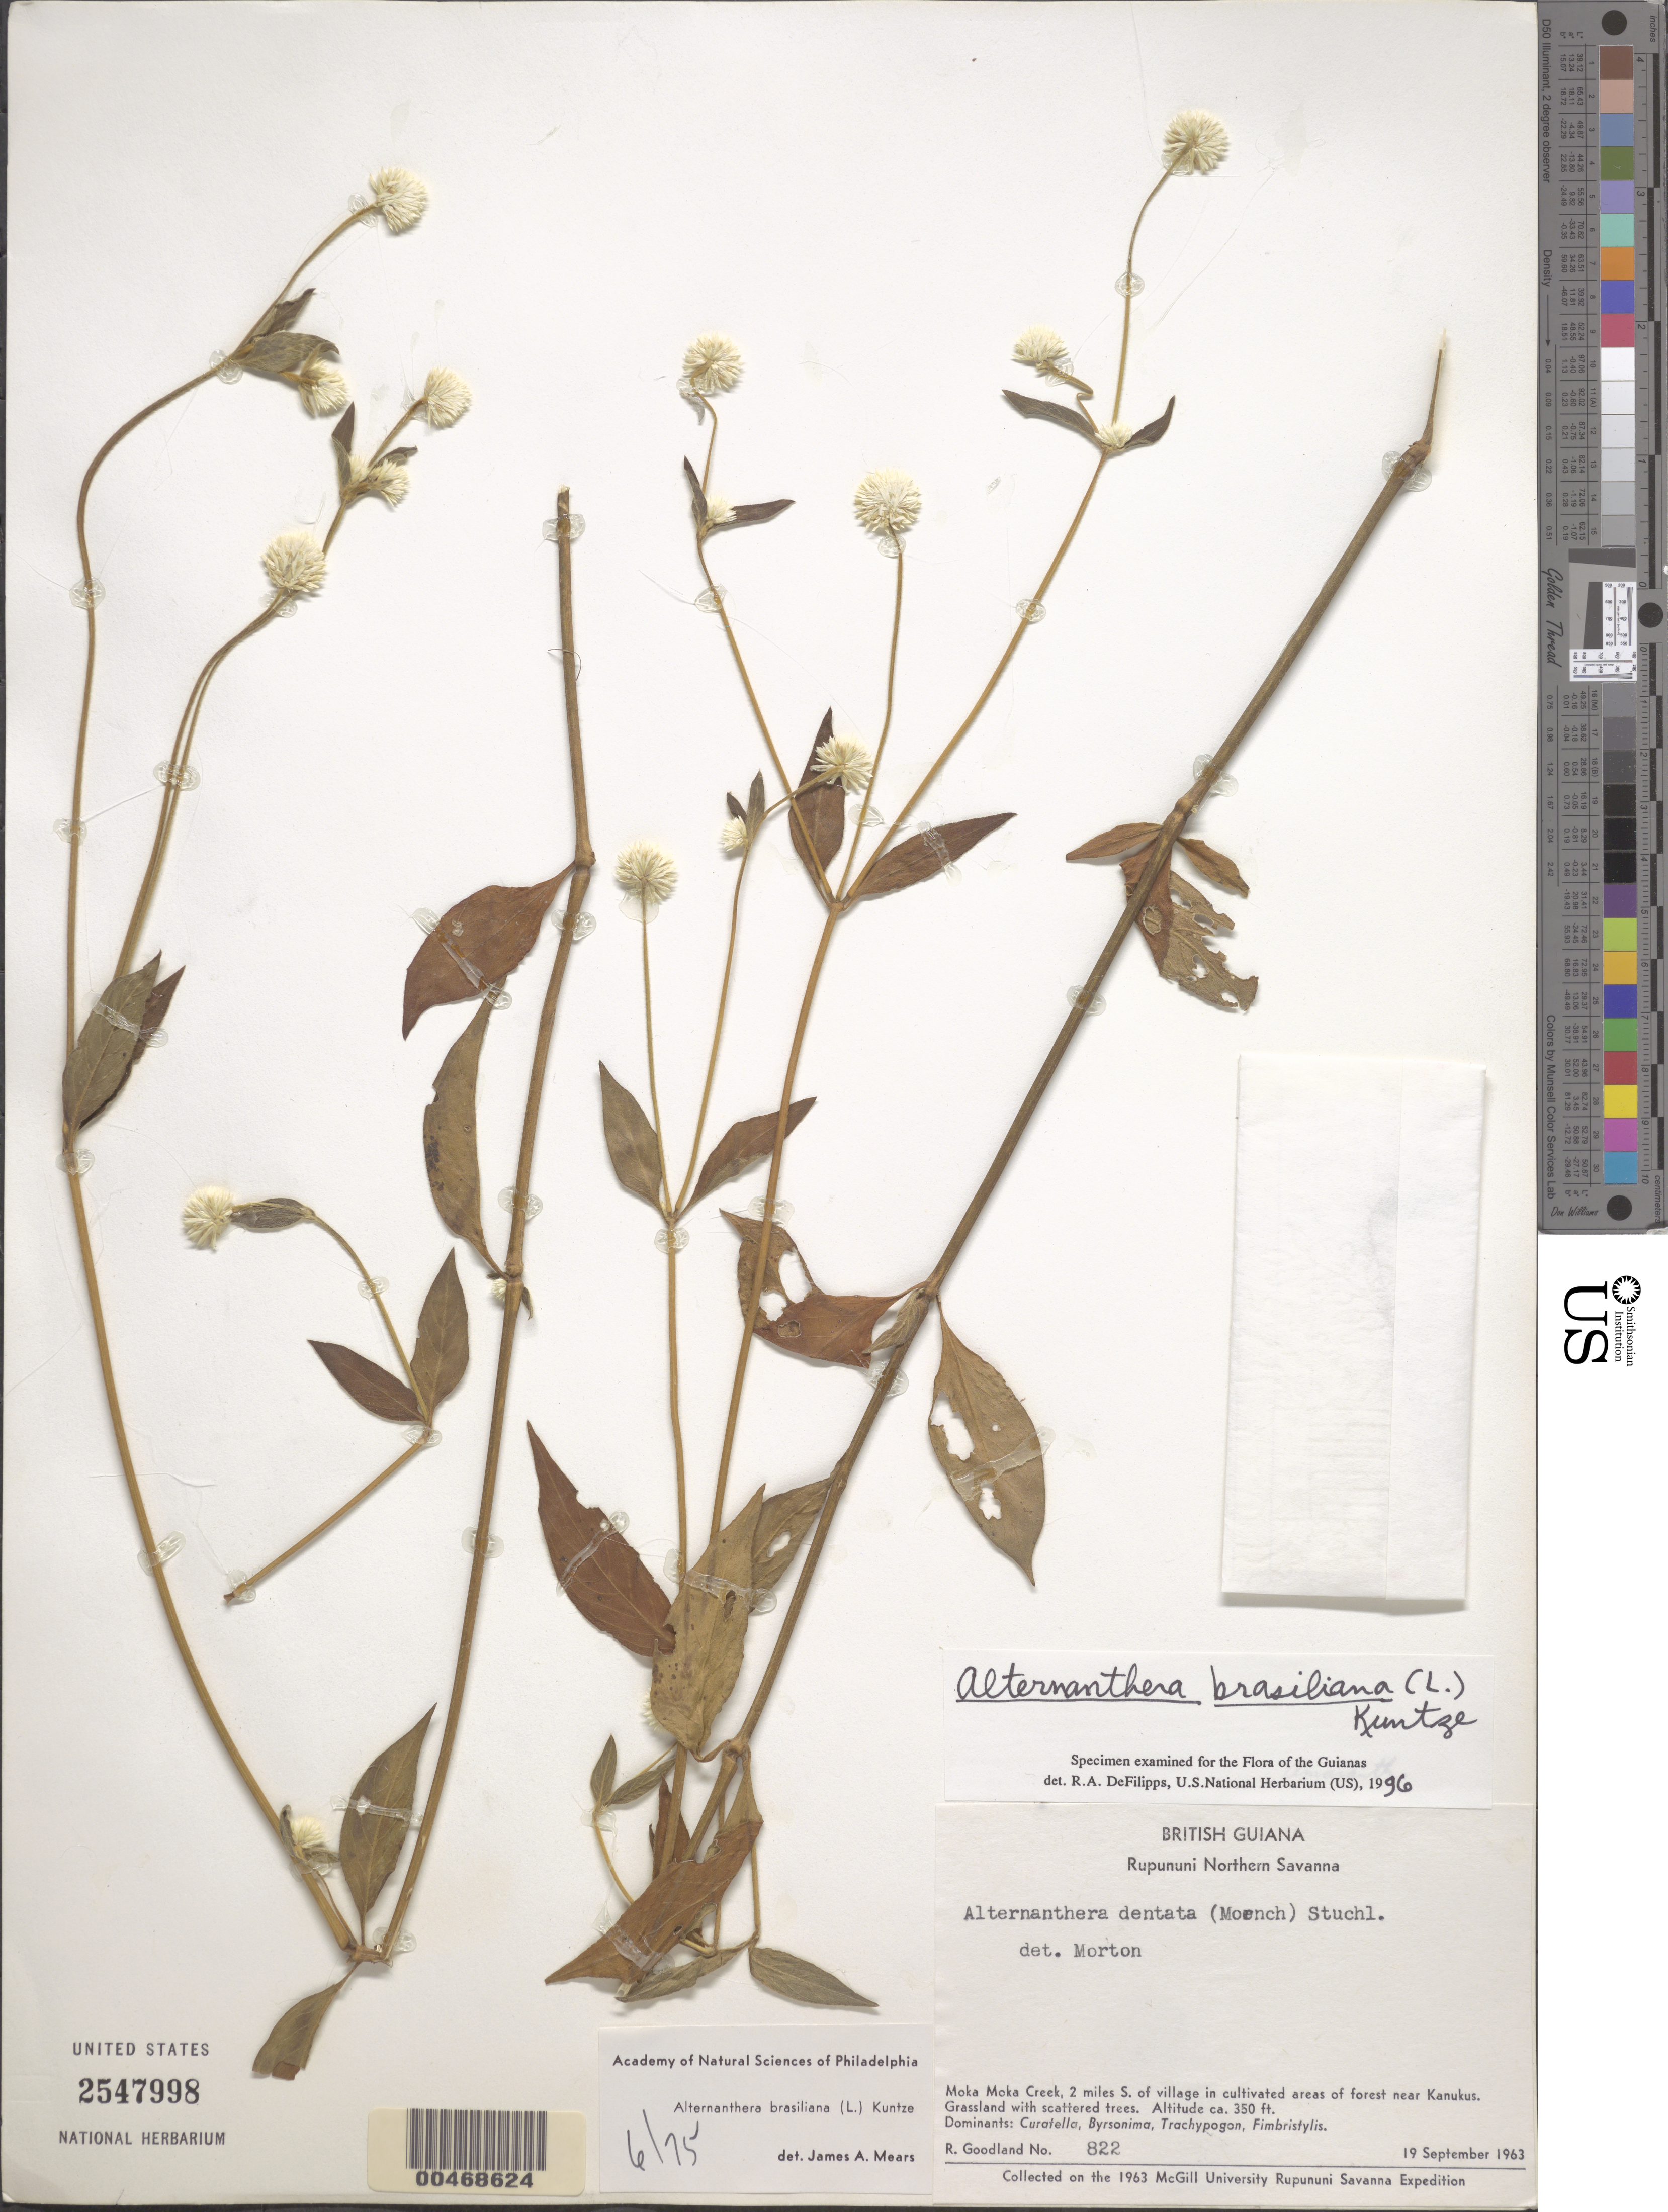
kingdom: Plantae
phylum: Tracheophyta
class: Magnoliopsida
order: Caryophyllales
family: Amaranthaceae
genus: Alternanthera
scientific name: Alternanthera brasiliana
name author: (L.) Kuntze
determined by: DeFilipps, R. A.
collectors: R. Goodland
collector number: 822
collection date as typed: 19-Sep-63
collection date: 1963-09-19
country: Guyana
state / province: U. Takutu-U. Essequibo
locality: Rupununi Northern Savanna, Moka Moka Creek, 2 mi. S of village, near Kanukus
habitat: Grassland with scattered trees. Dominants: Curatella, Byrsonima, Trachypogon, Fimbristylis; in cultivated areas of forest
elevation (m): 107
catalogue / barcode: US 2547998